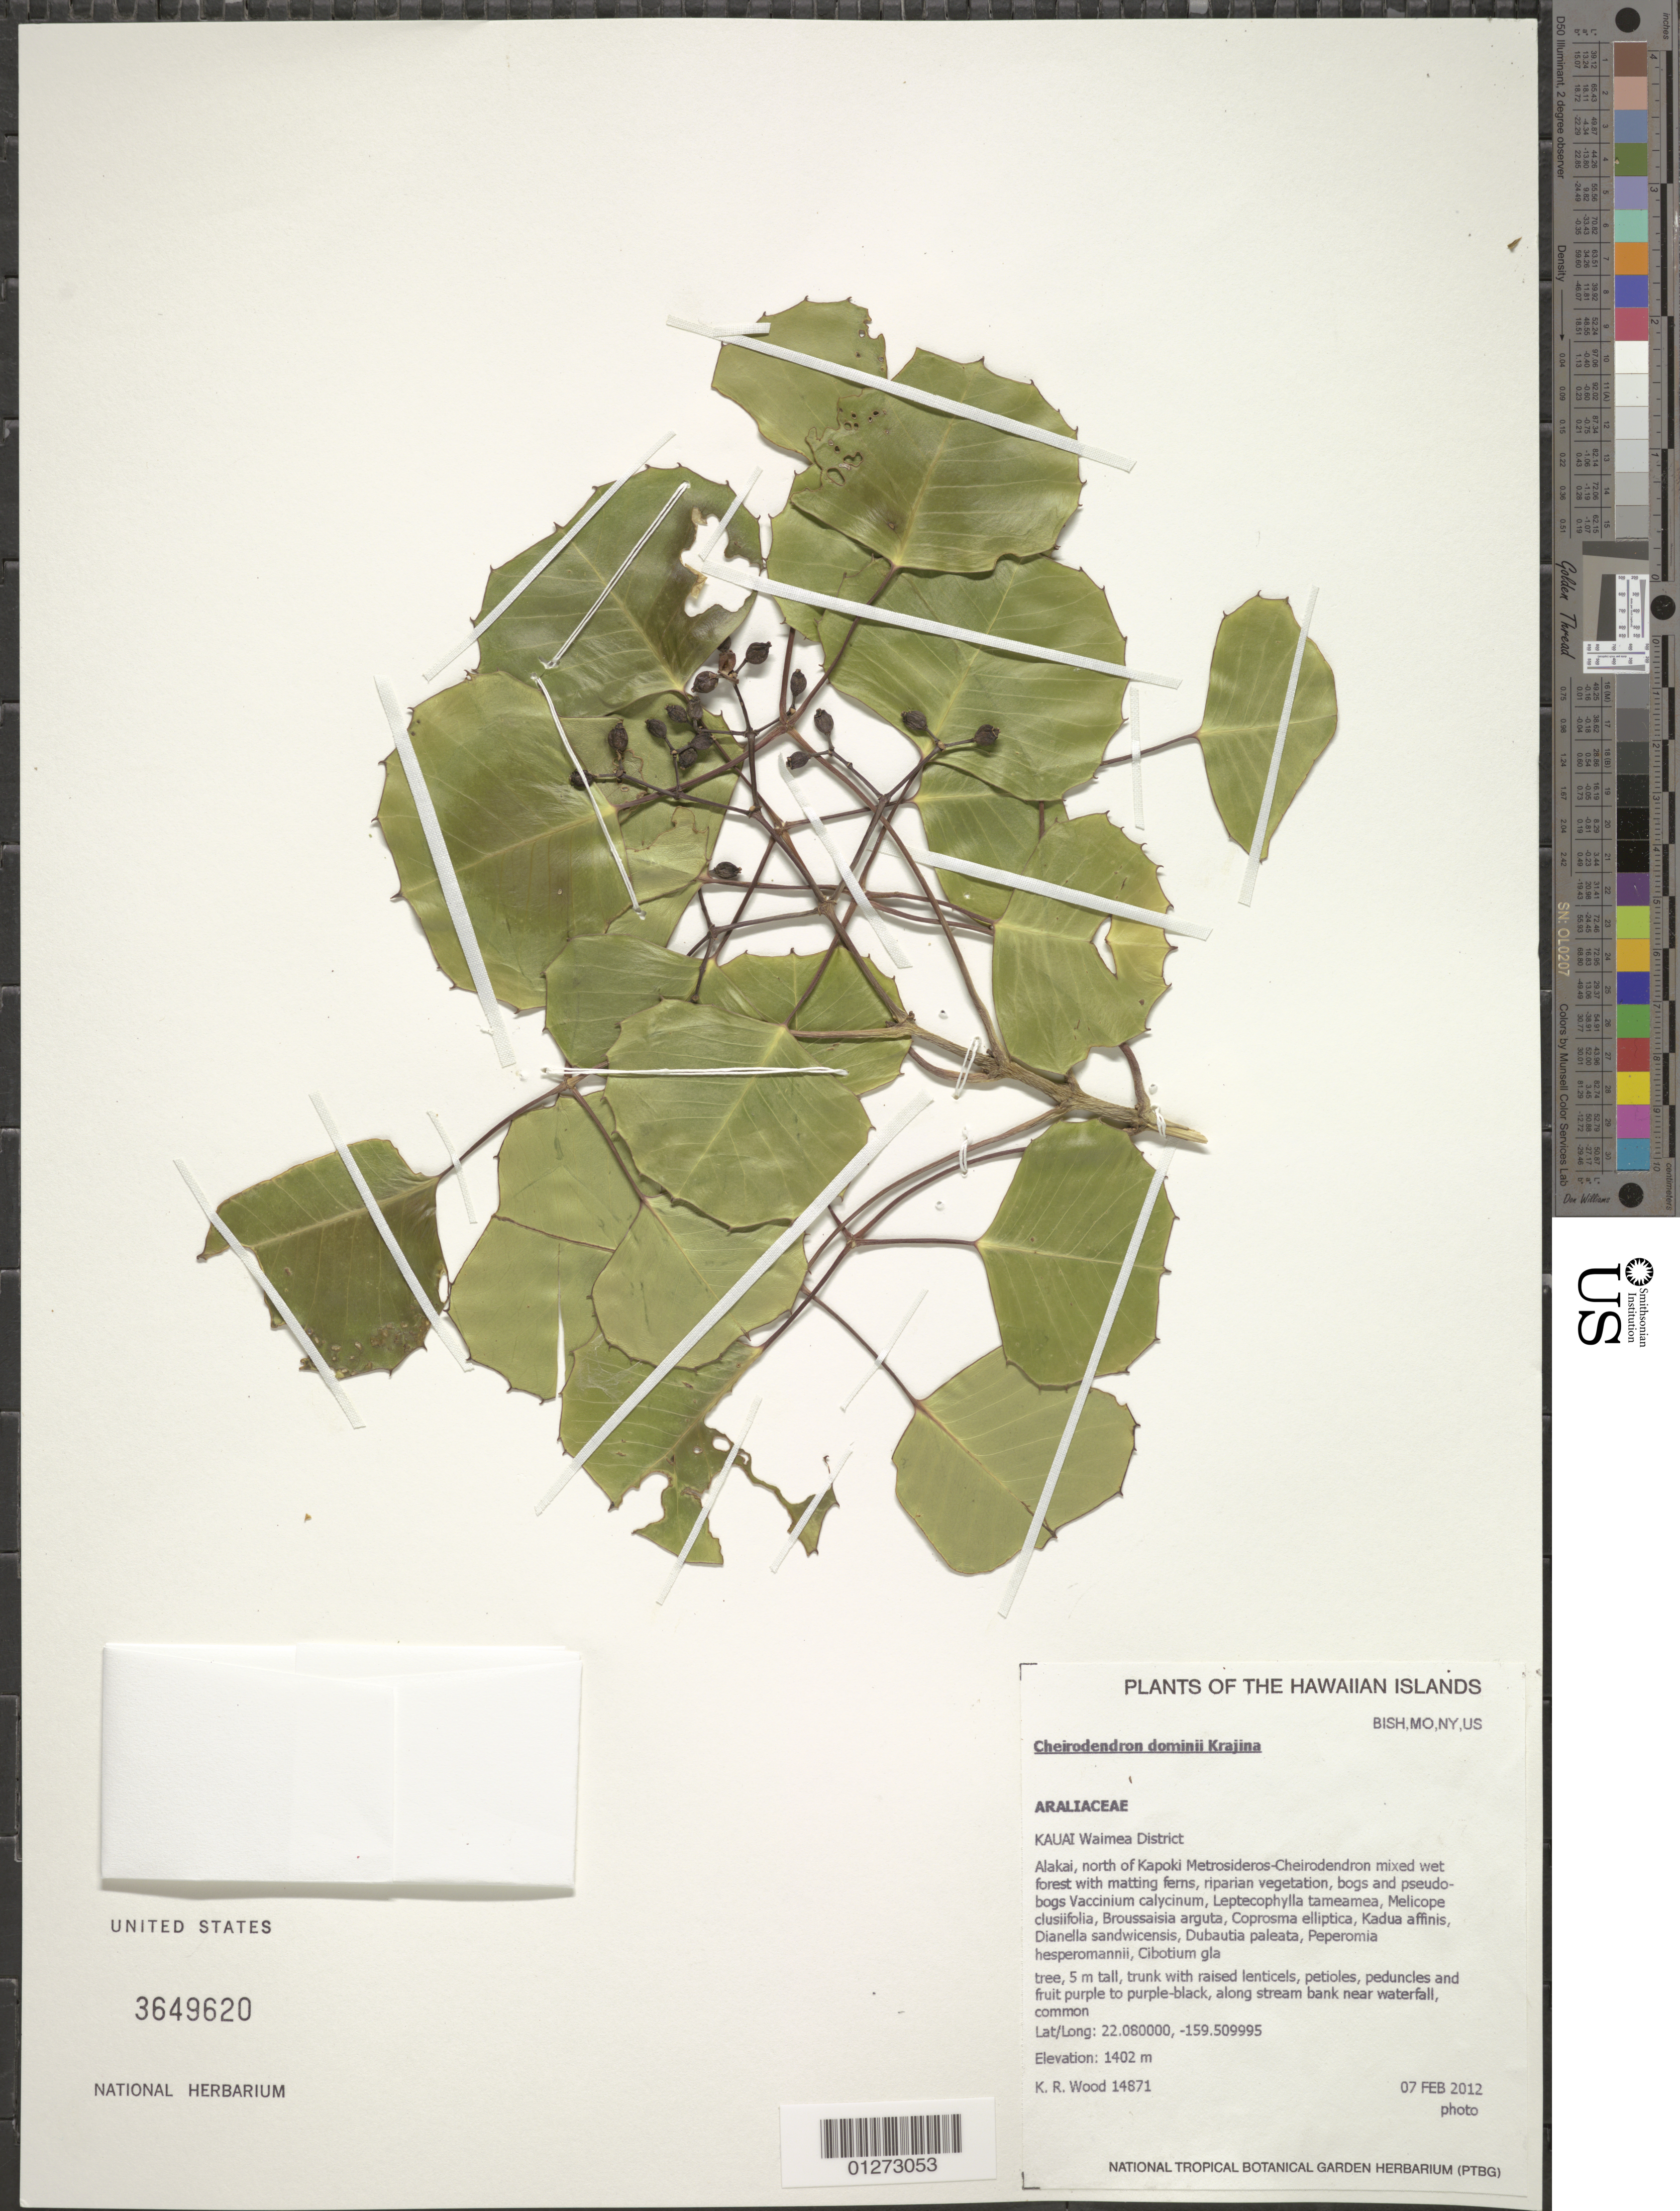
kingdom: Plantae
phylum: Tracheophyta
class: Magnoliopsida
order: Apiales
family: Araliaceae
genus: Cheirodendron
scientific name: Cheirodendron dominii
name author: Krajina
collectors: K. R. Wood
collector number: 14871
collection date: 2012-02-07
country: United States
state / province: Hawaii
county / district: Kauai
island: Kaua'i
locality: Waimea District, Alakai, north of Kapoki, along stream bank near waterfall.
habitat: Mixed wet forest with matting ferns, riparian vegetation, bogs and pseudobogs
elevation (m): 1402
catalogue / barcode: US 3649620